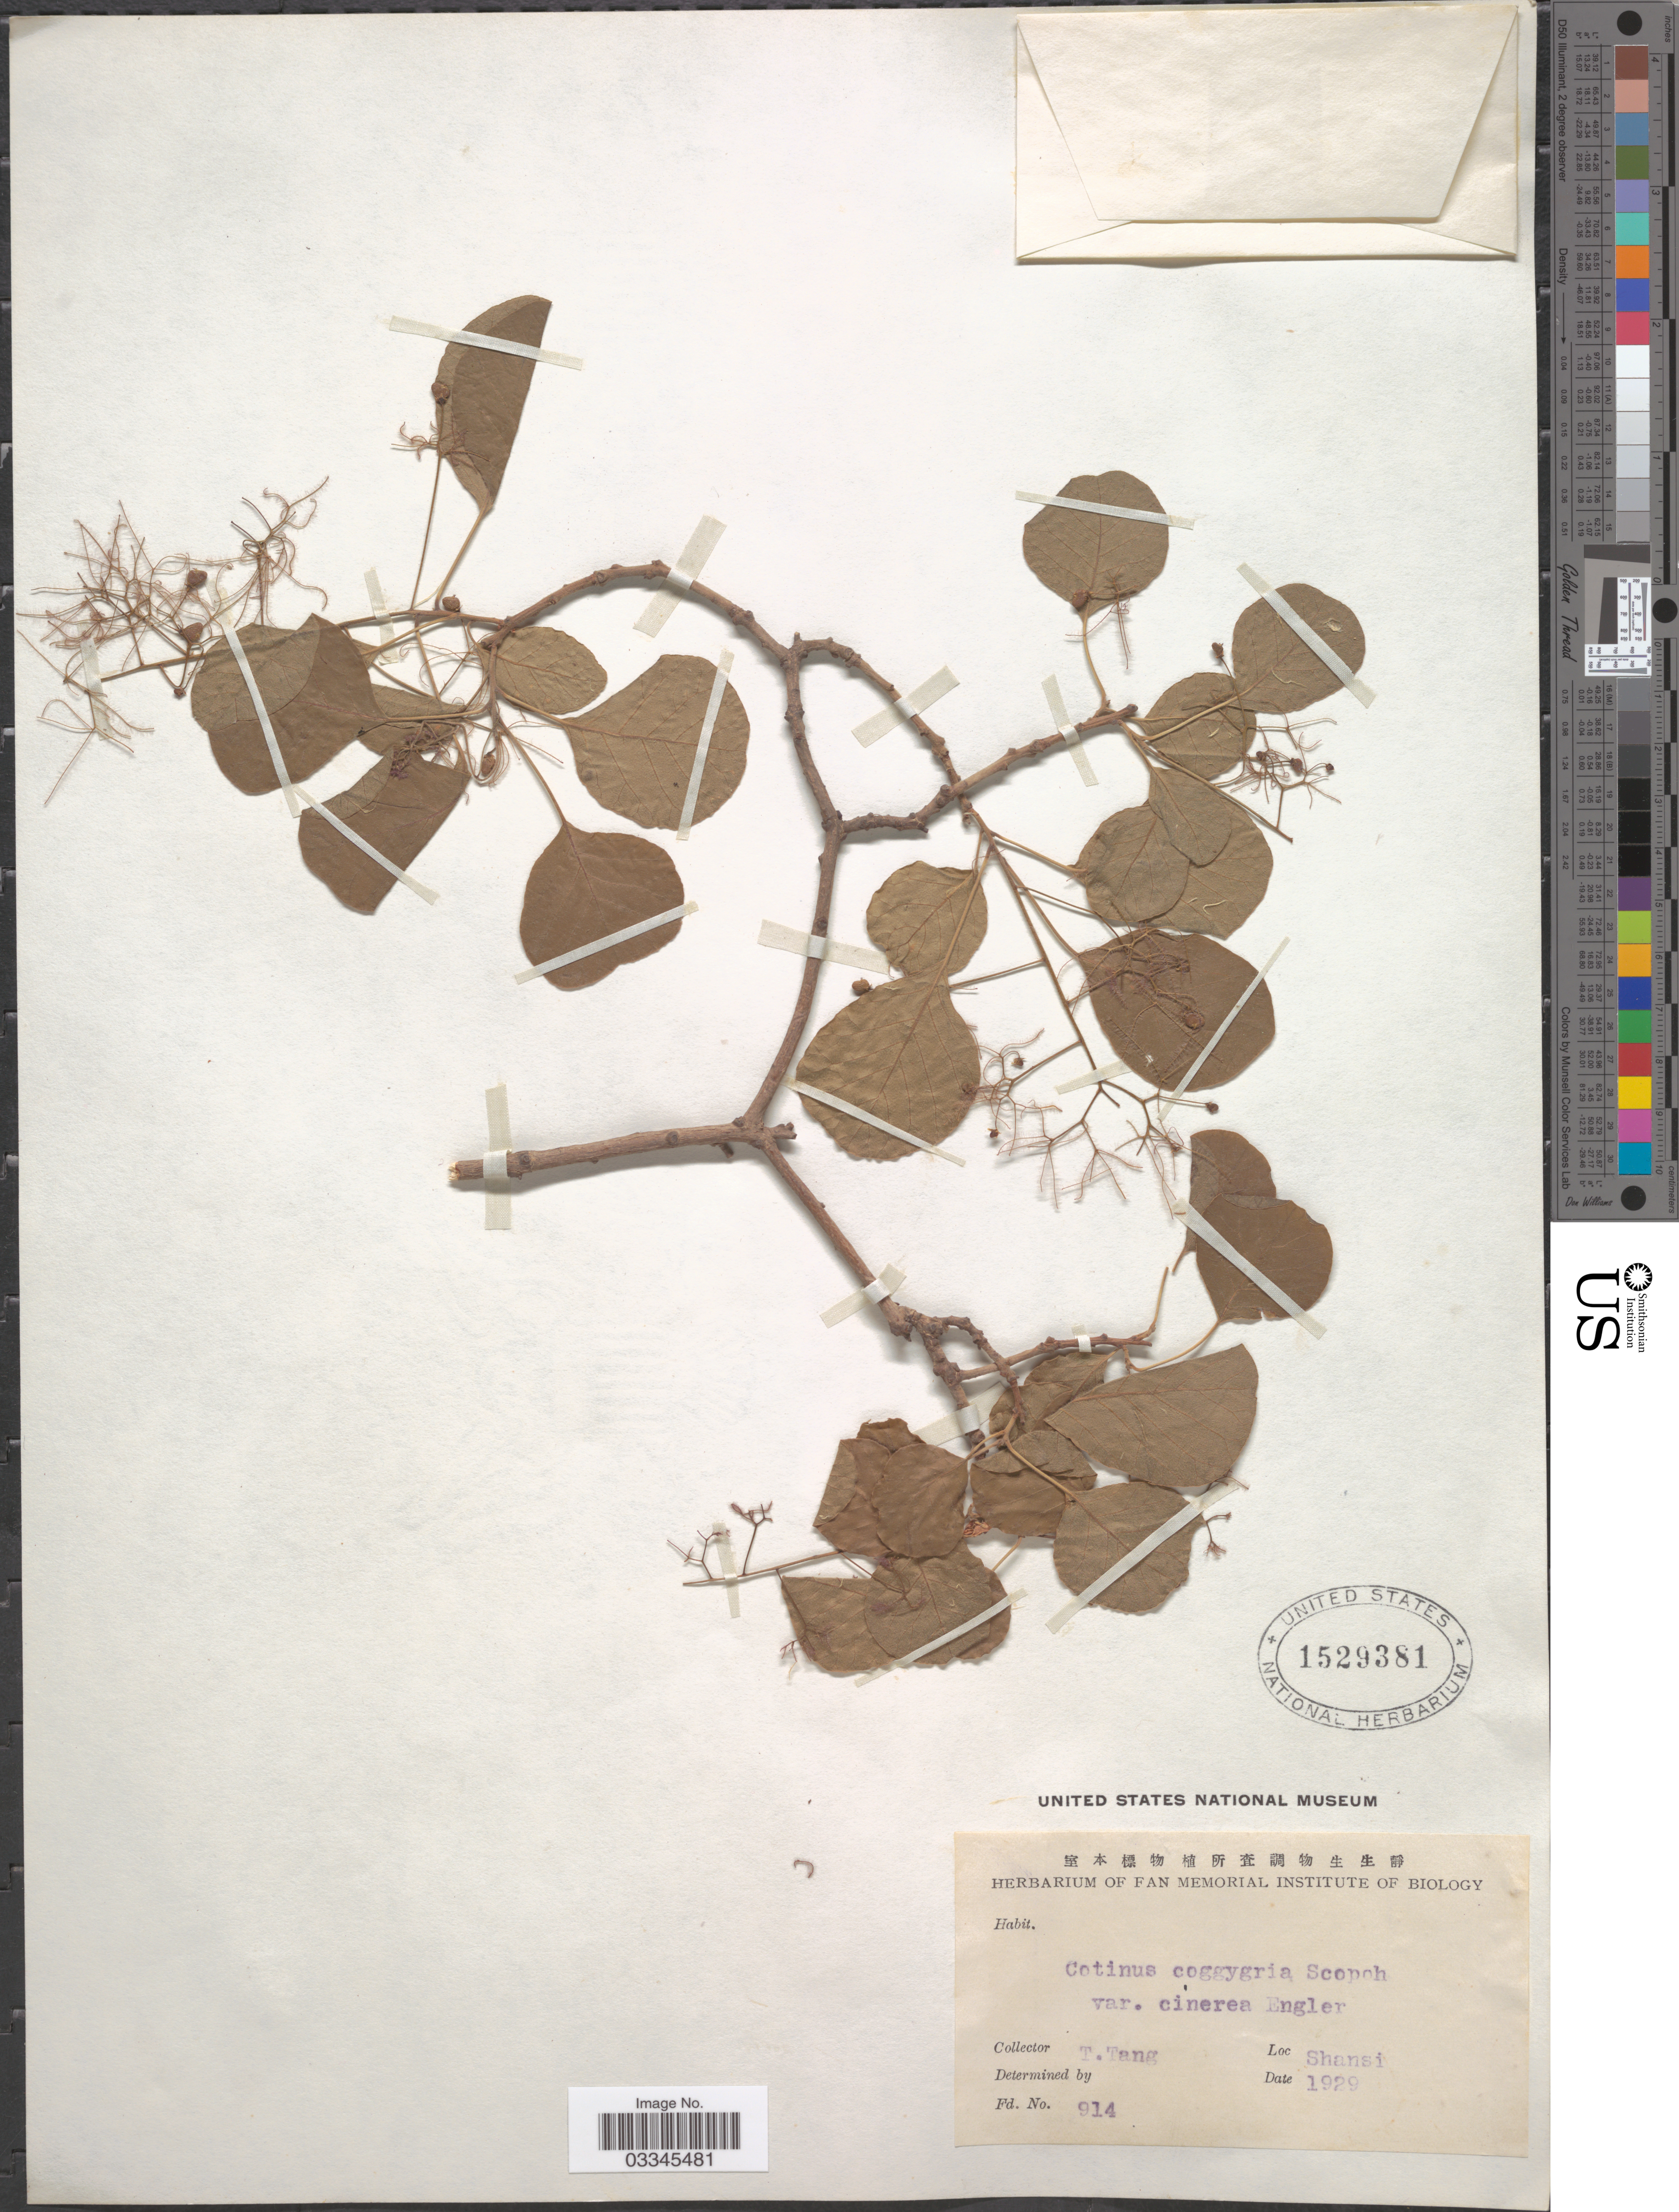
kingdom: Plantae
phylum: Tracheophyta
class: Magnoliopsida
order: Sapindales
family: Anacardiaceae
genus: Cotinus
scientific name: Cotinus coggygria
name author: Scop.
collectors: T. Tang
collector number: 914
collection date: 1929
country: China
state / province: Shanxi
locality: Shansi.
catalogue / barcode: US 1529381